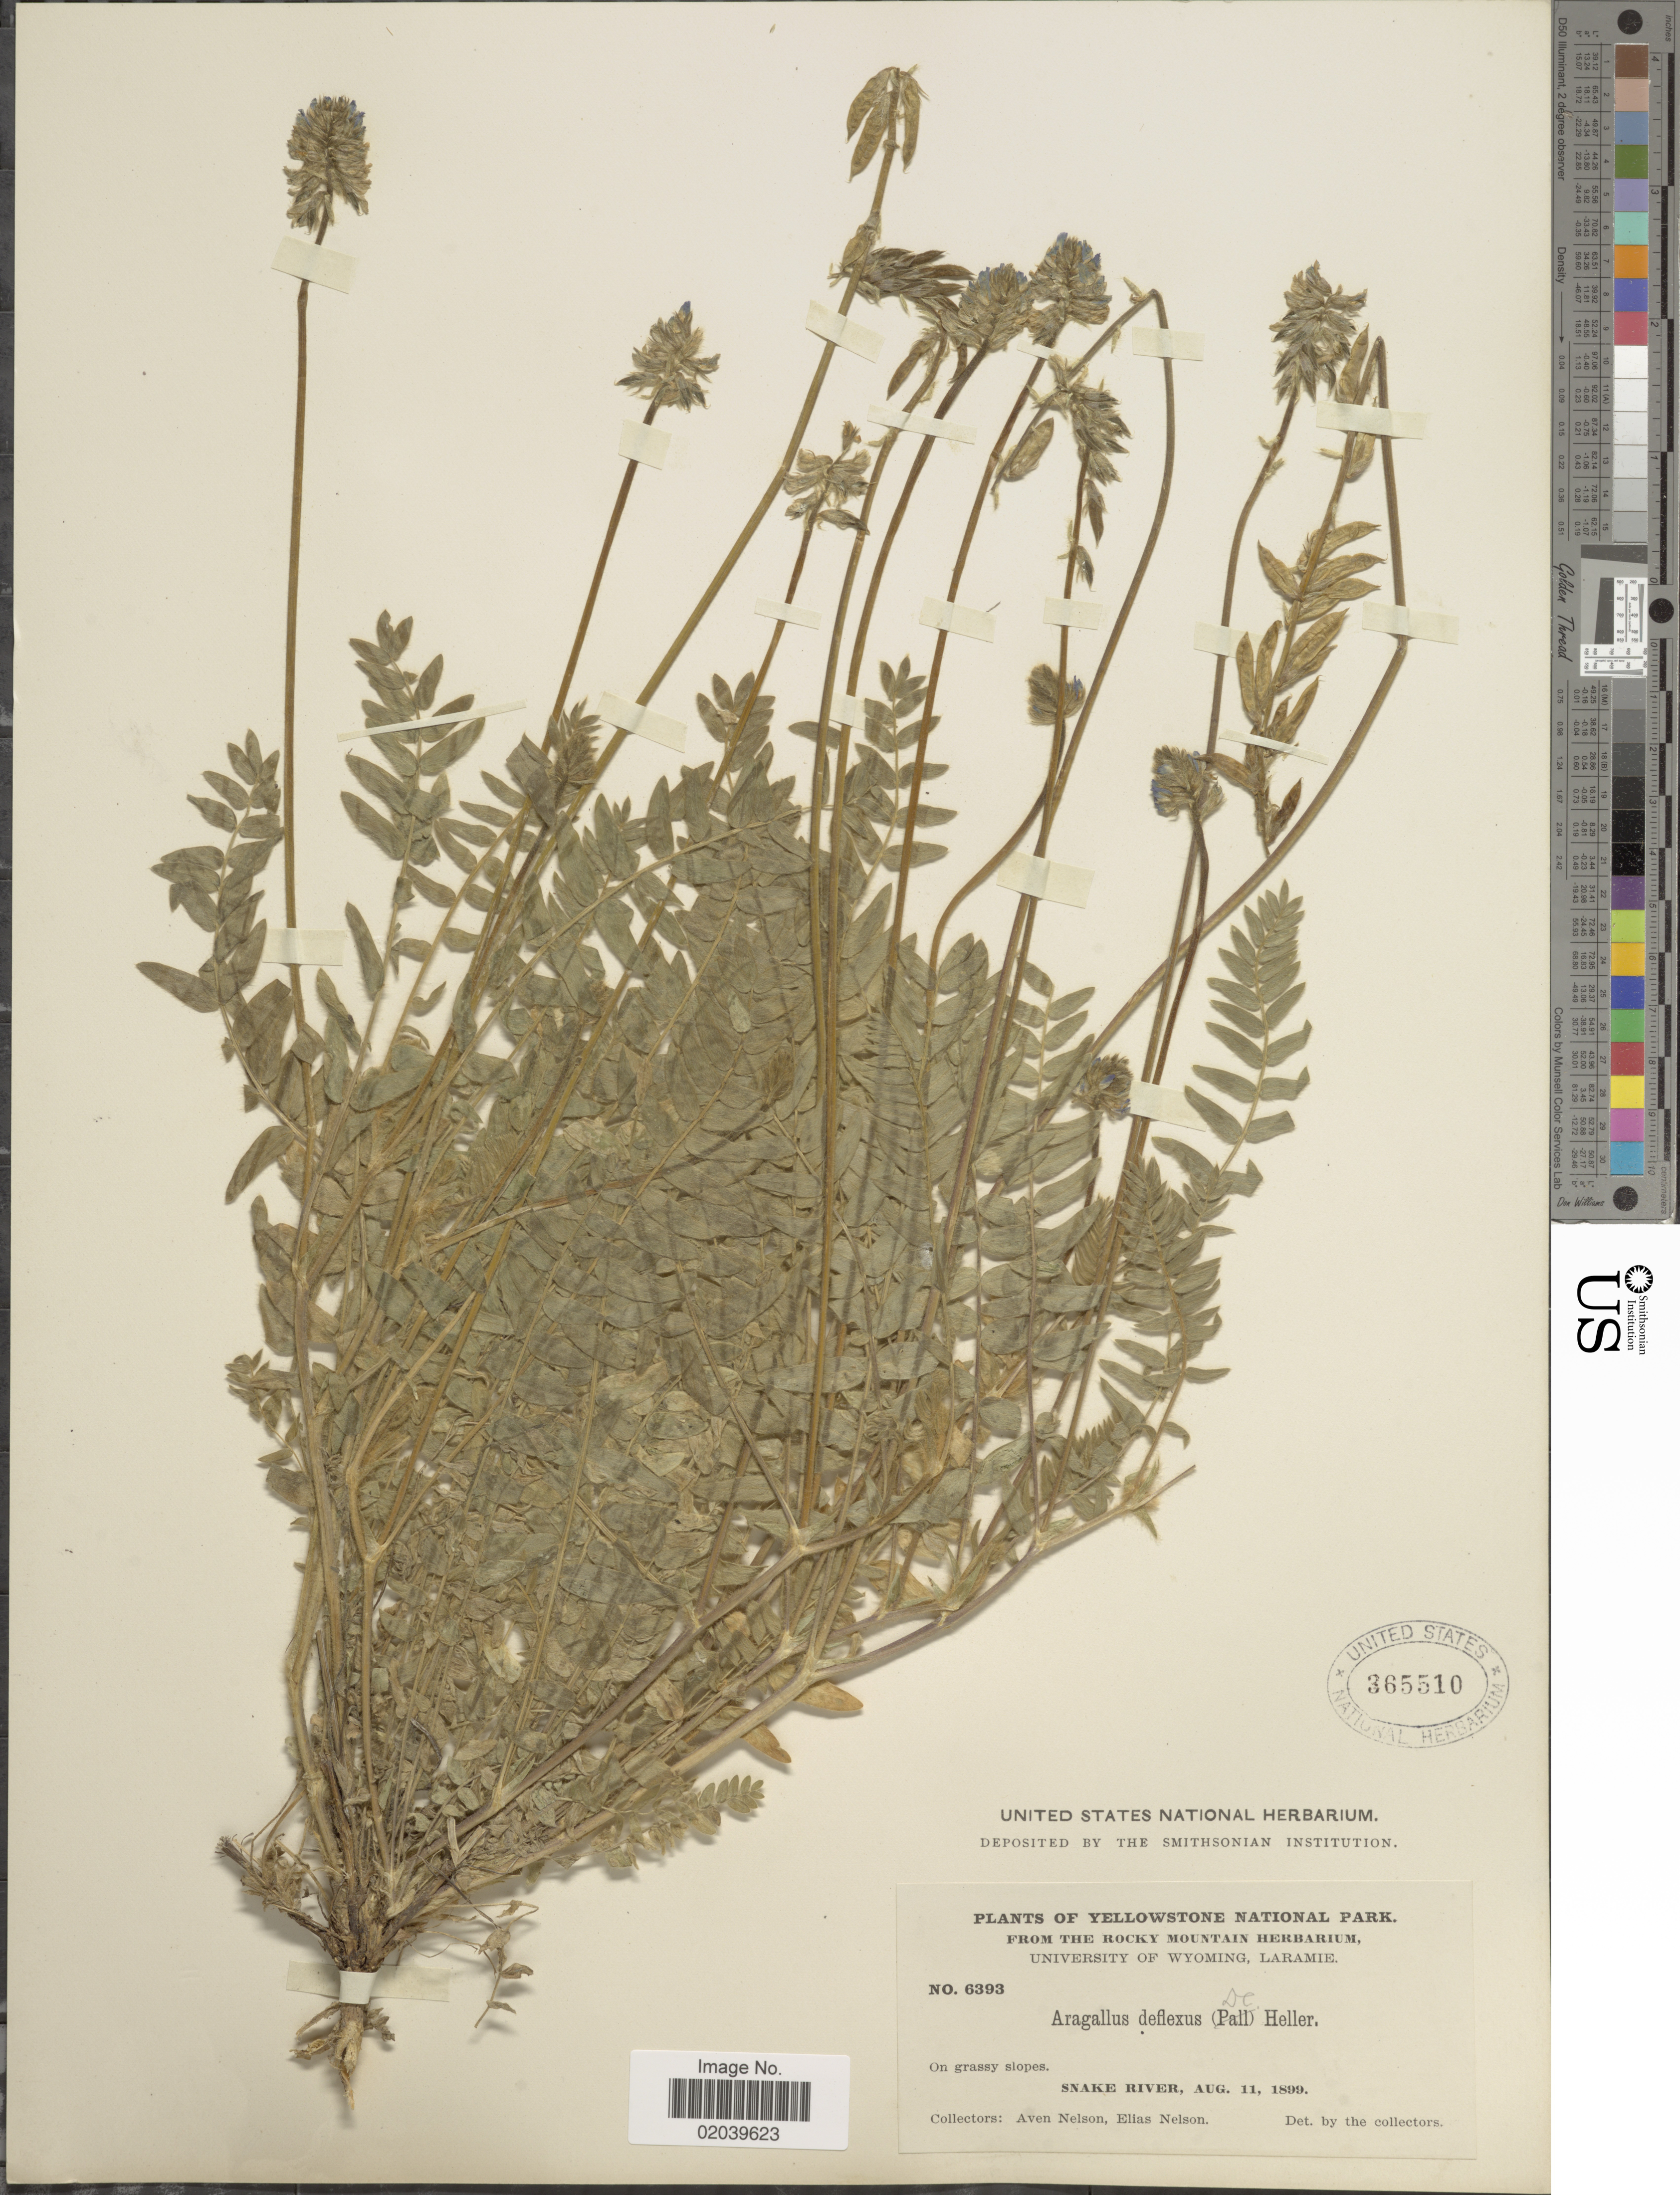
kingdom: Plantae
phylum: Tracheophyta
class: Magnoliopsida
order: Fabales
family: Fabaceae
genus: Oxytropis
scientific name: Oxytropis deflexa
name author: (Pall.) DC.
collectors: A. Nelson & E. Nelson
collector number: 6393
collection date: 1899-08-11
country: United States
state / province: Wyoming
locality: Yellowstone National Park, Snake River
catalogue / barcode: US 365510